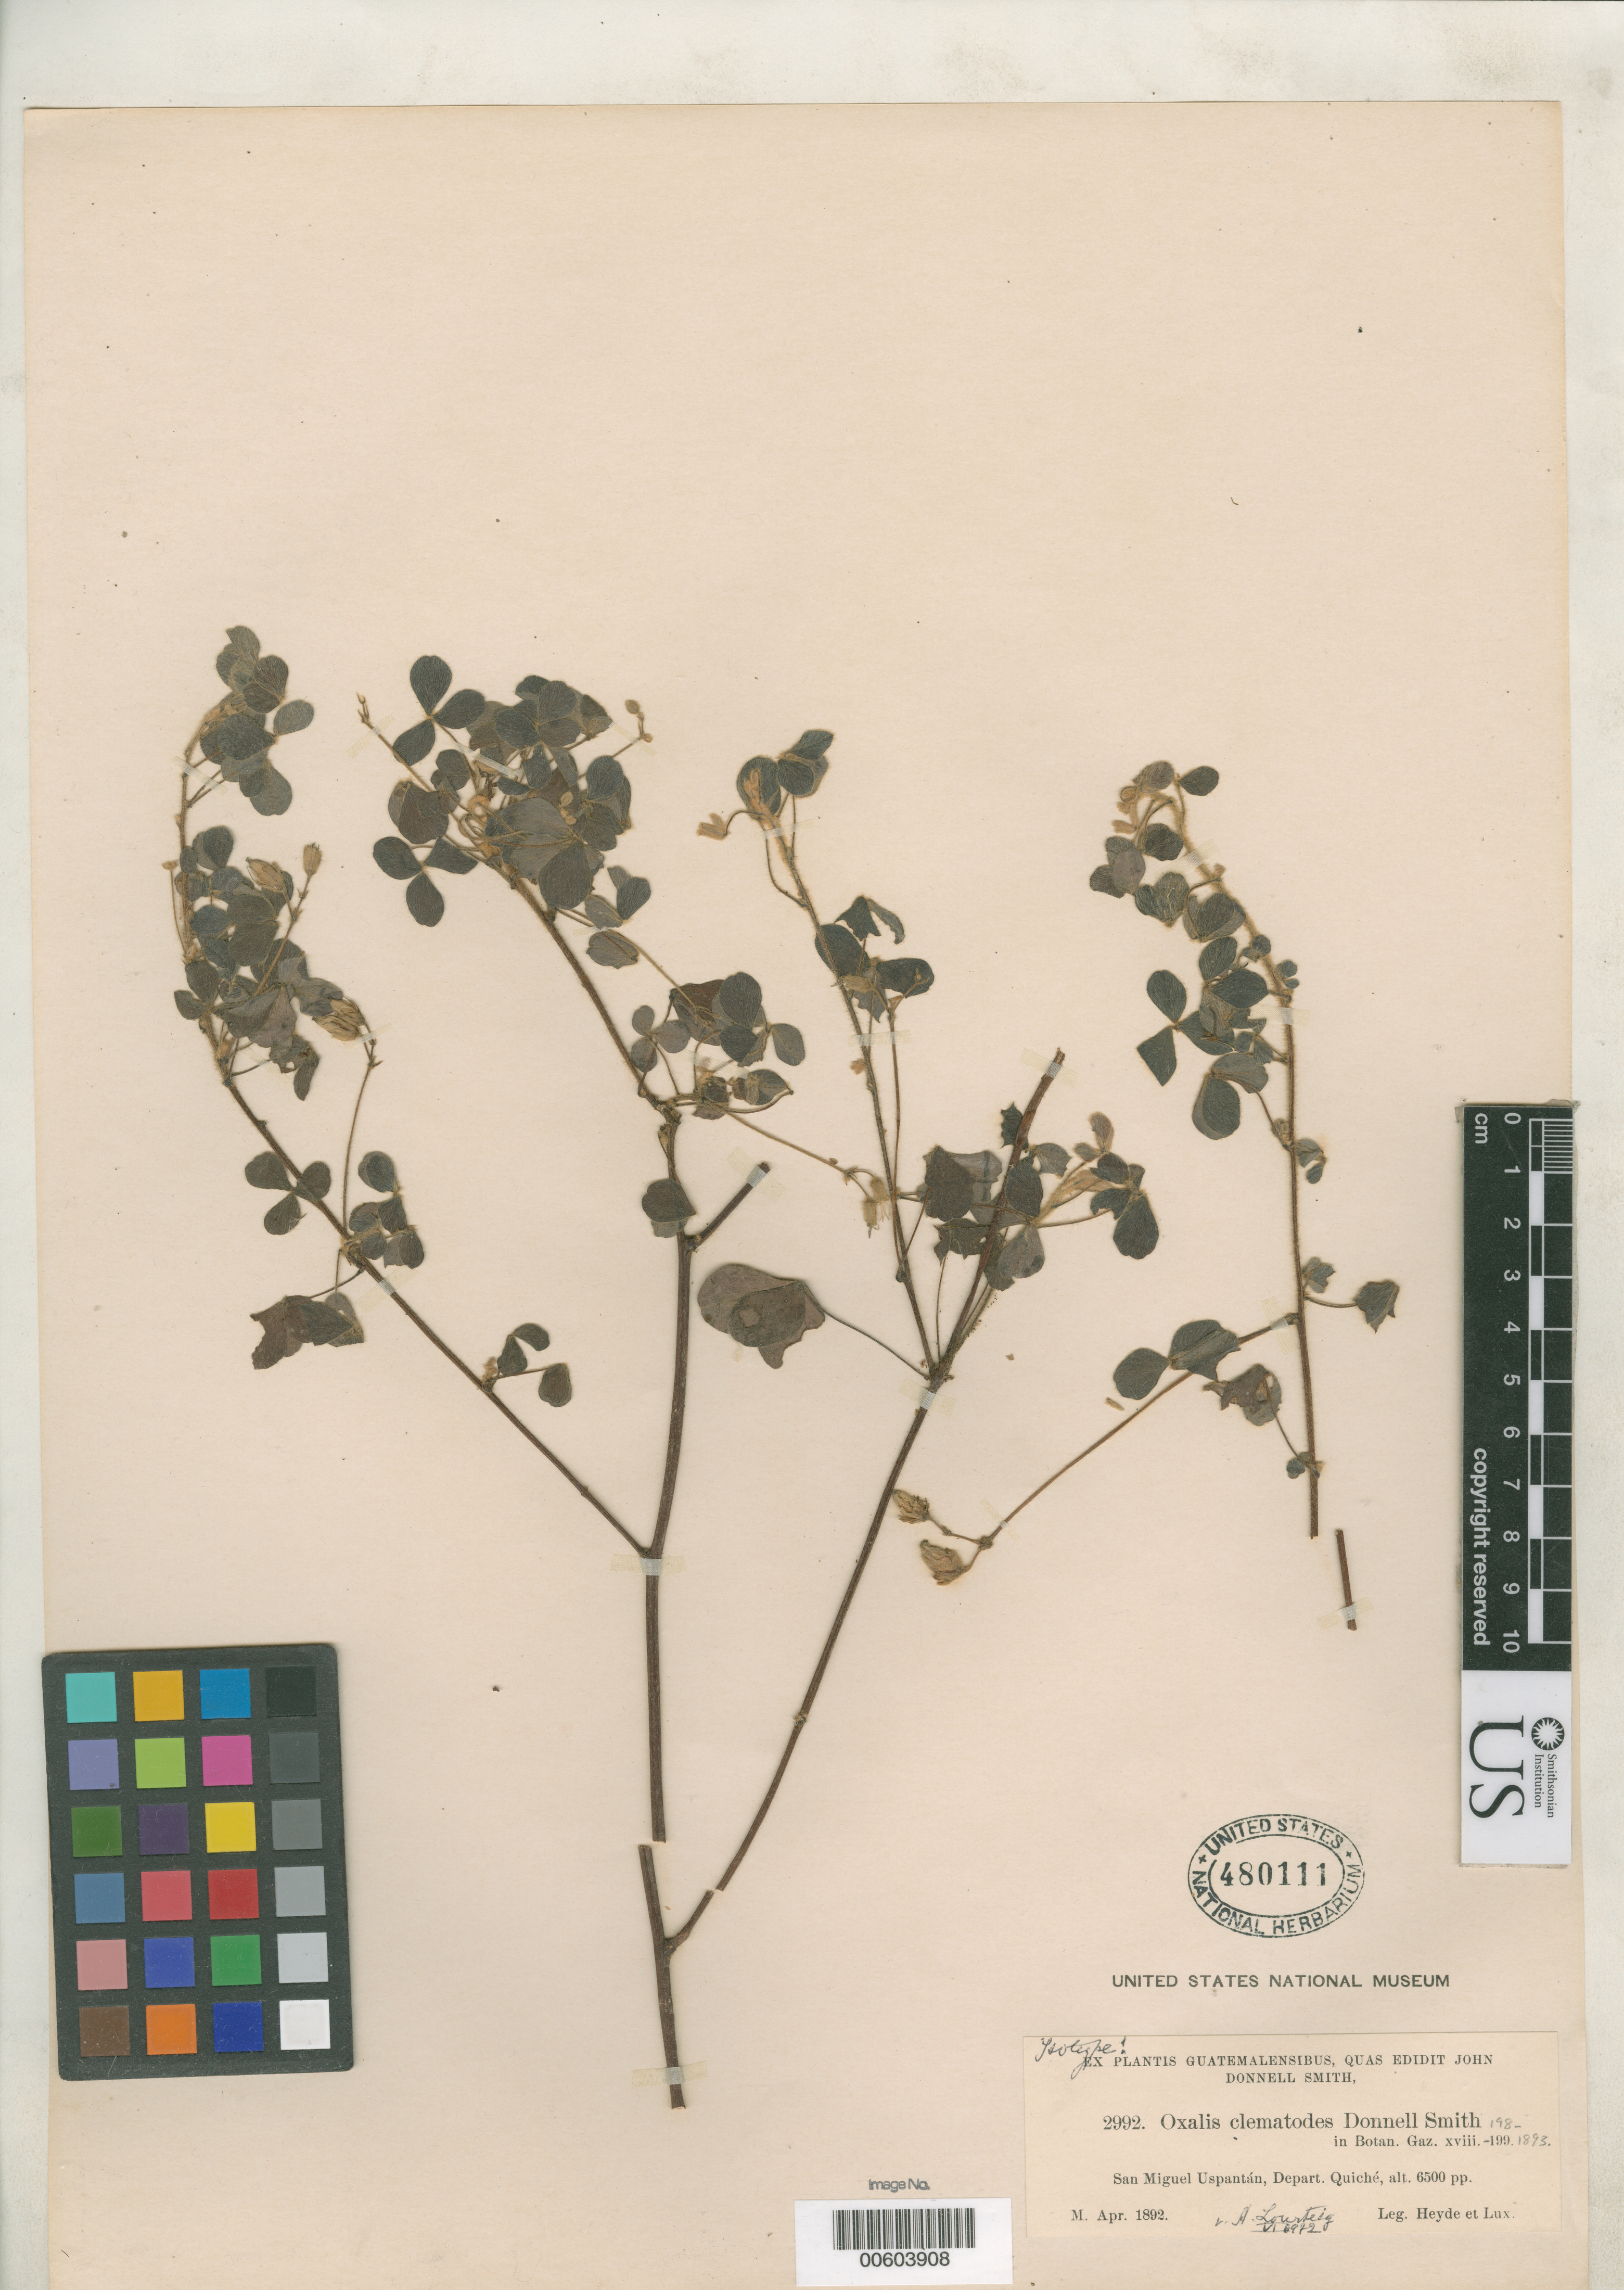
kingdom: Plantae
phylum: Tracheophyta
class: Magnoliopsida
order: Oxalidales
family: Oxalidaceae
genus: Oxalis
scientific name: Oxalis clematodes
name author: Donn. Sm.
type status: Isotype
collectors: E. T. Heyde & E. Lux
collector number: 2992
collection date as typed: Apr 1892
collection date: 1892-04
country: Guatemala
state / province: El Quiché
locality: San Miguel Uspantán.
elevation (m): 1981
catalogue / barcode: US 480111